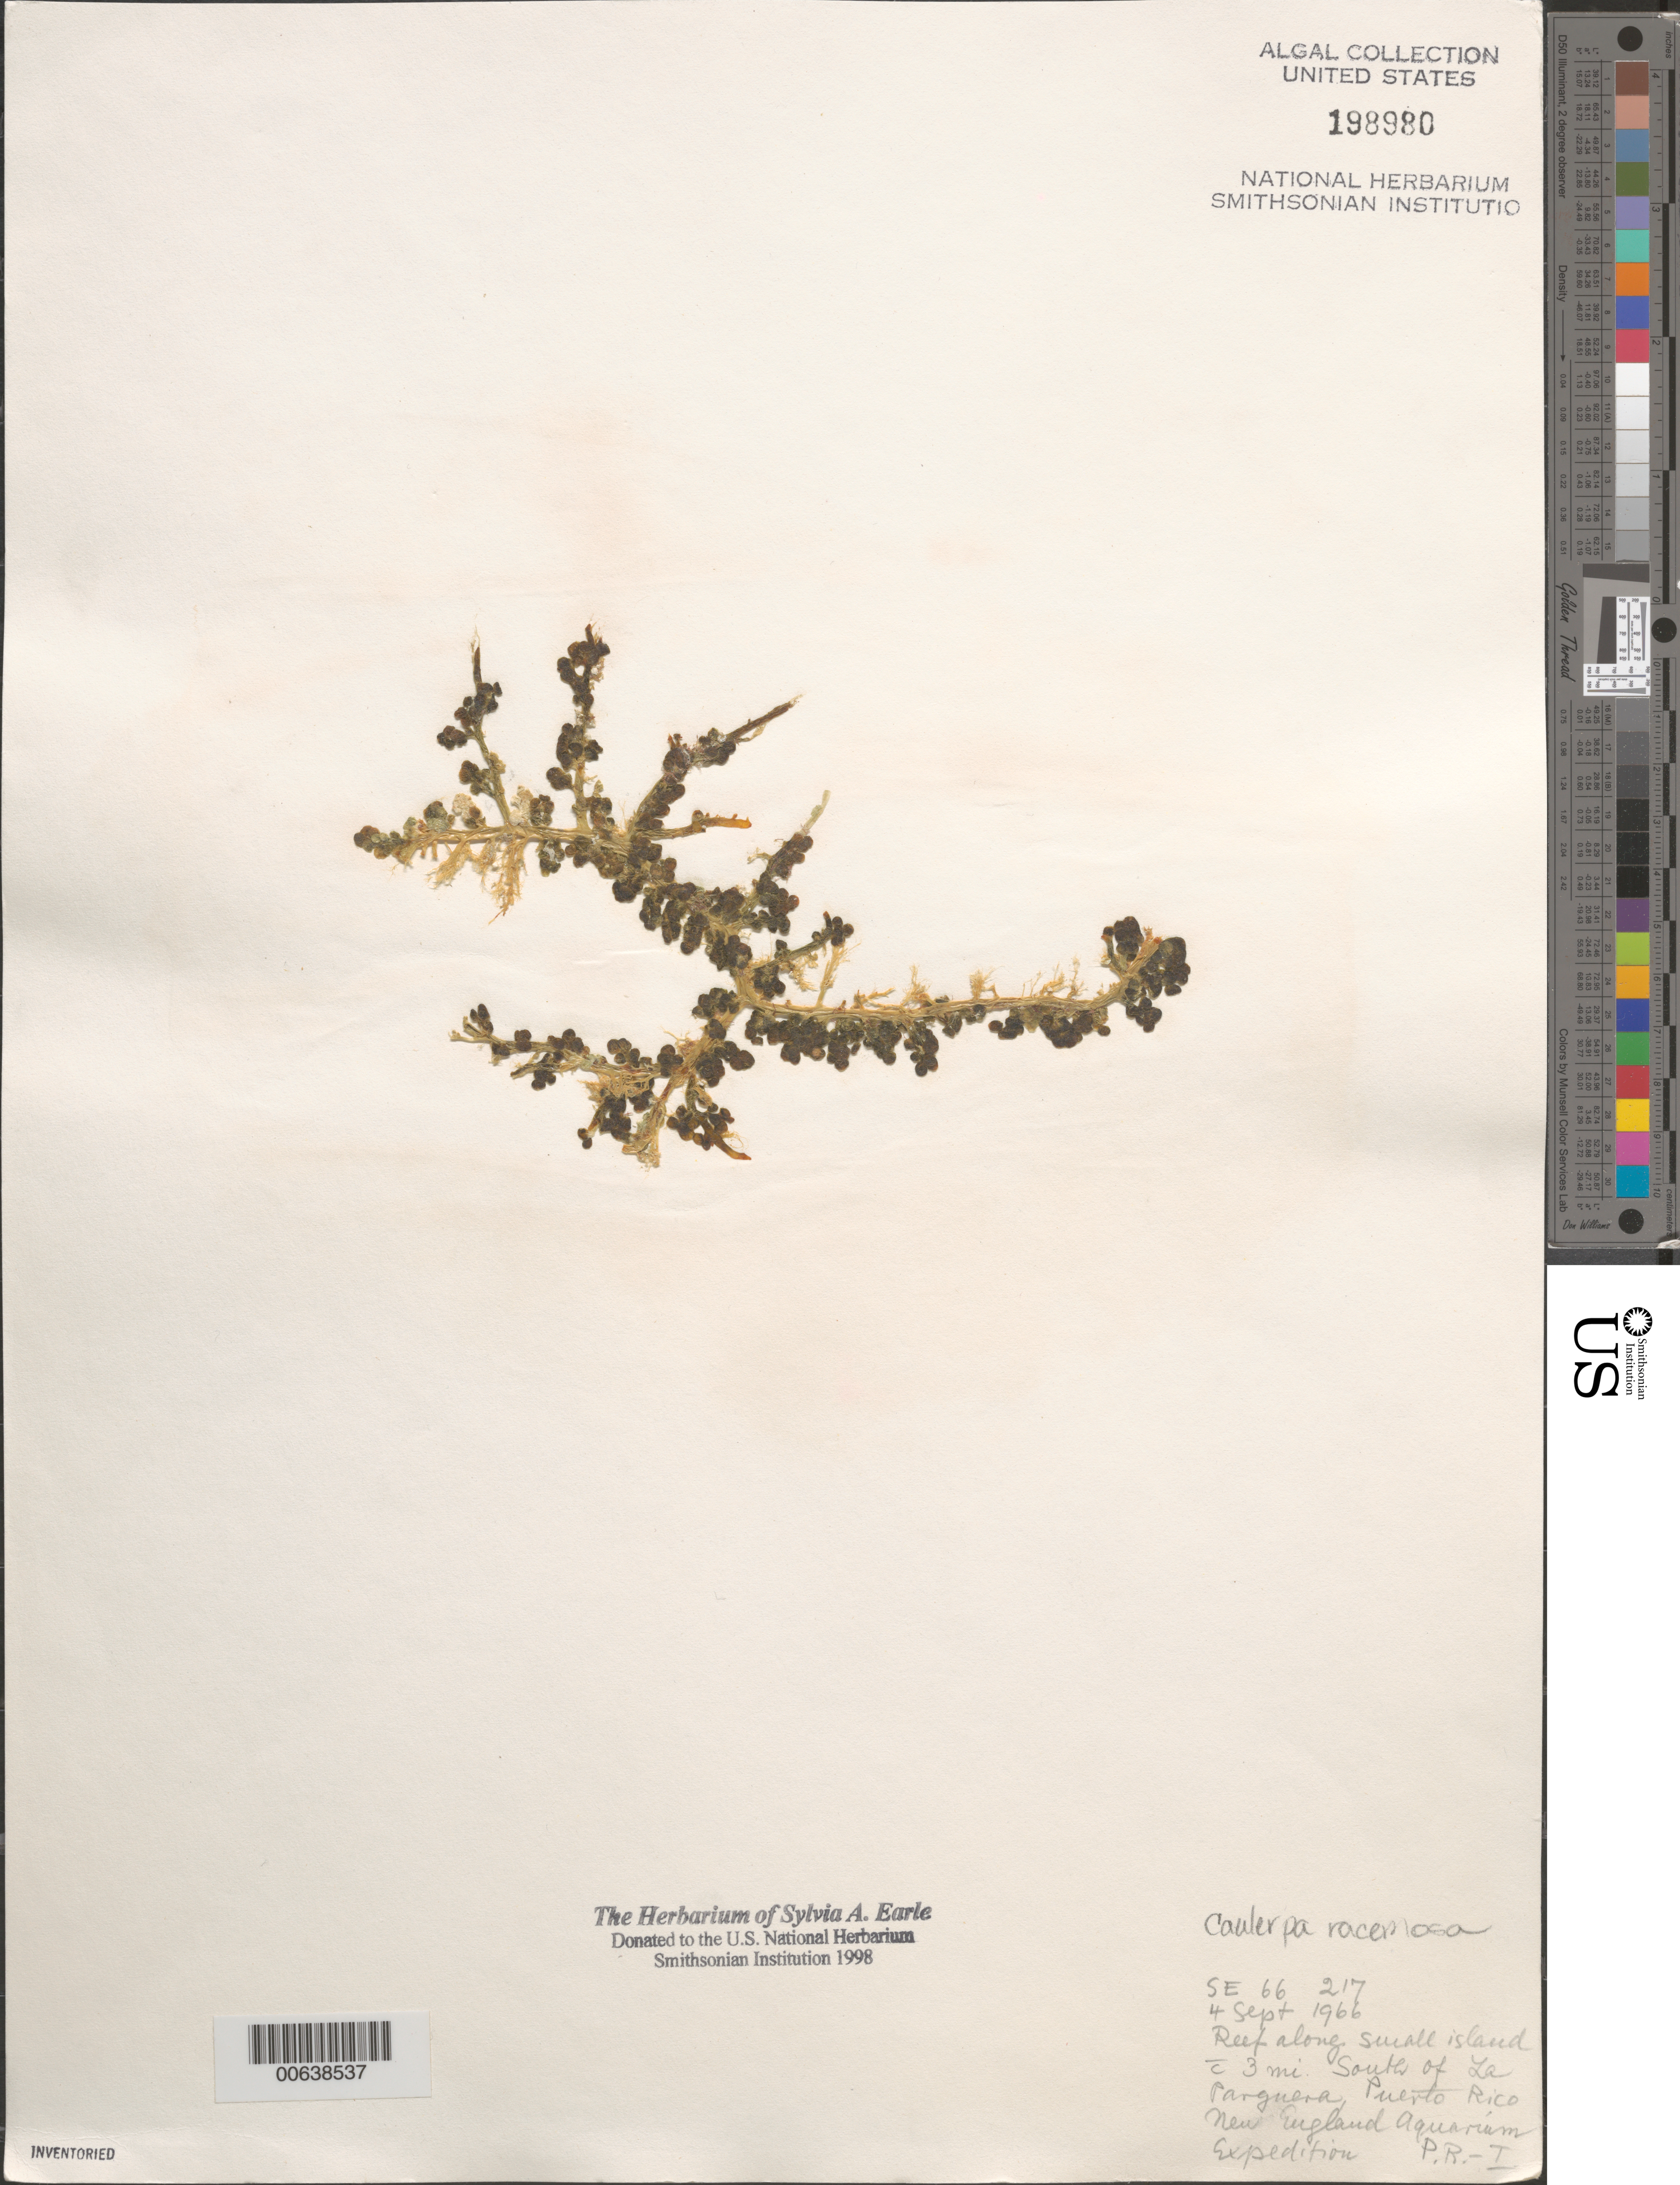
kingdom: Plantae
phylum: Chlorophyta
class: Ulvophyceae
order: Bryopsidales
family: Caulerpaceae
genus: Caulerpa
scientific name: Caulerpa racemosa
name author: (Forssk.) J. Agardh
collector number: SE 66217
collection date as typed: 04 Sep 1966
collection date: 1966-09-04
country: Puerto Rico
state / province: Lajas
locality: Small island ca. 3 miles south of La Parguera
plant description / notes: New England Aquarium Expedition to Puerto Rico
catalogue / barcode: US 198980